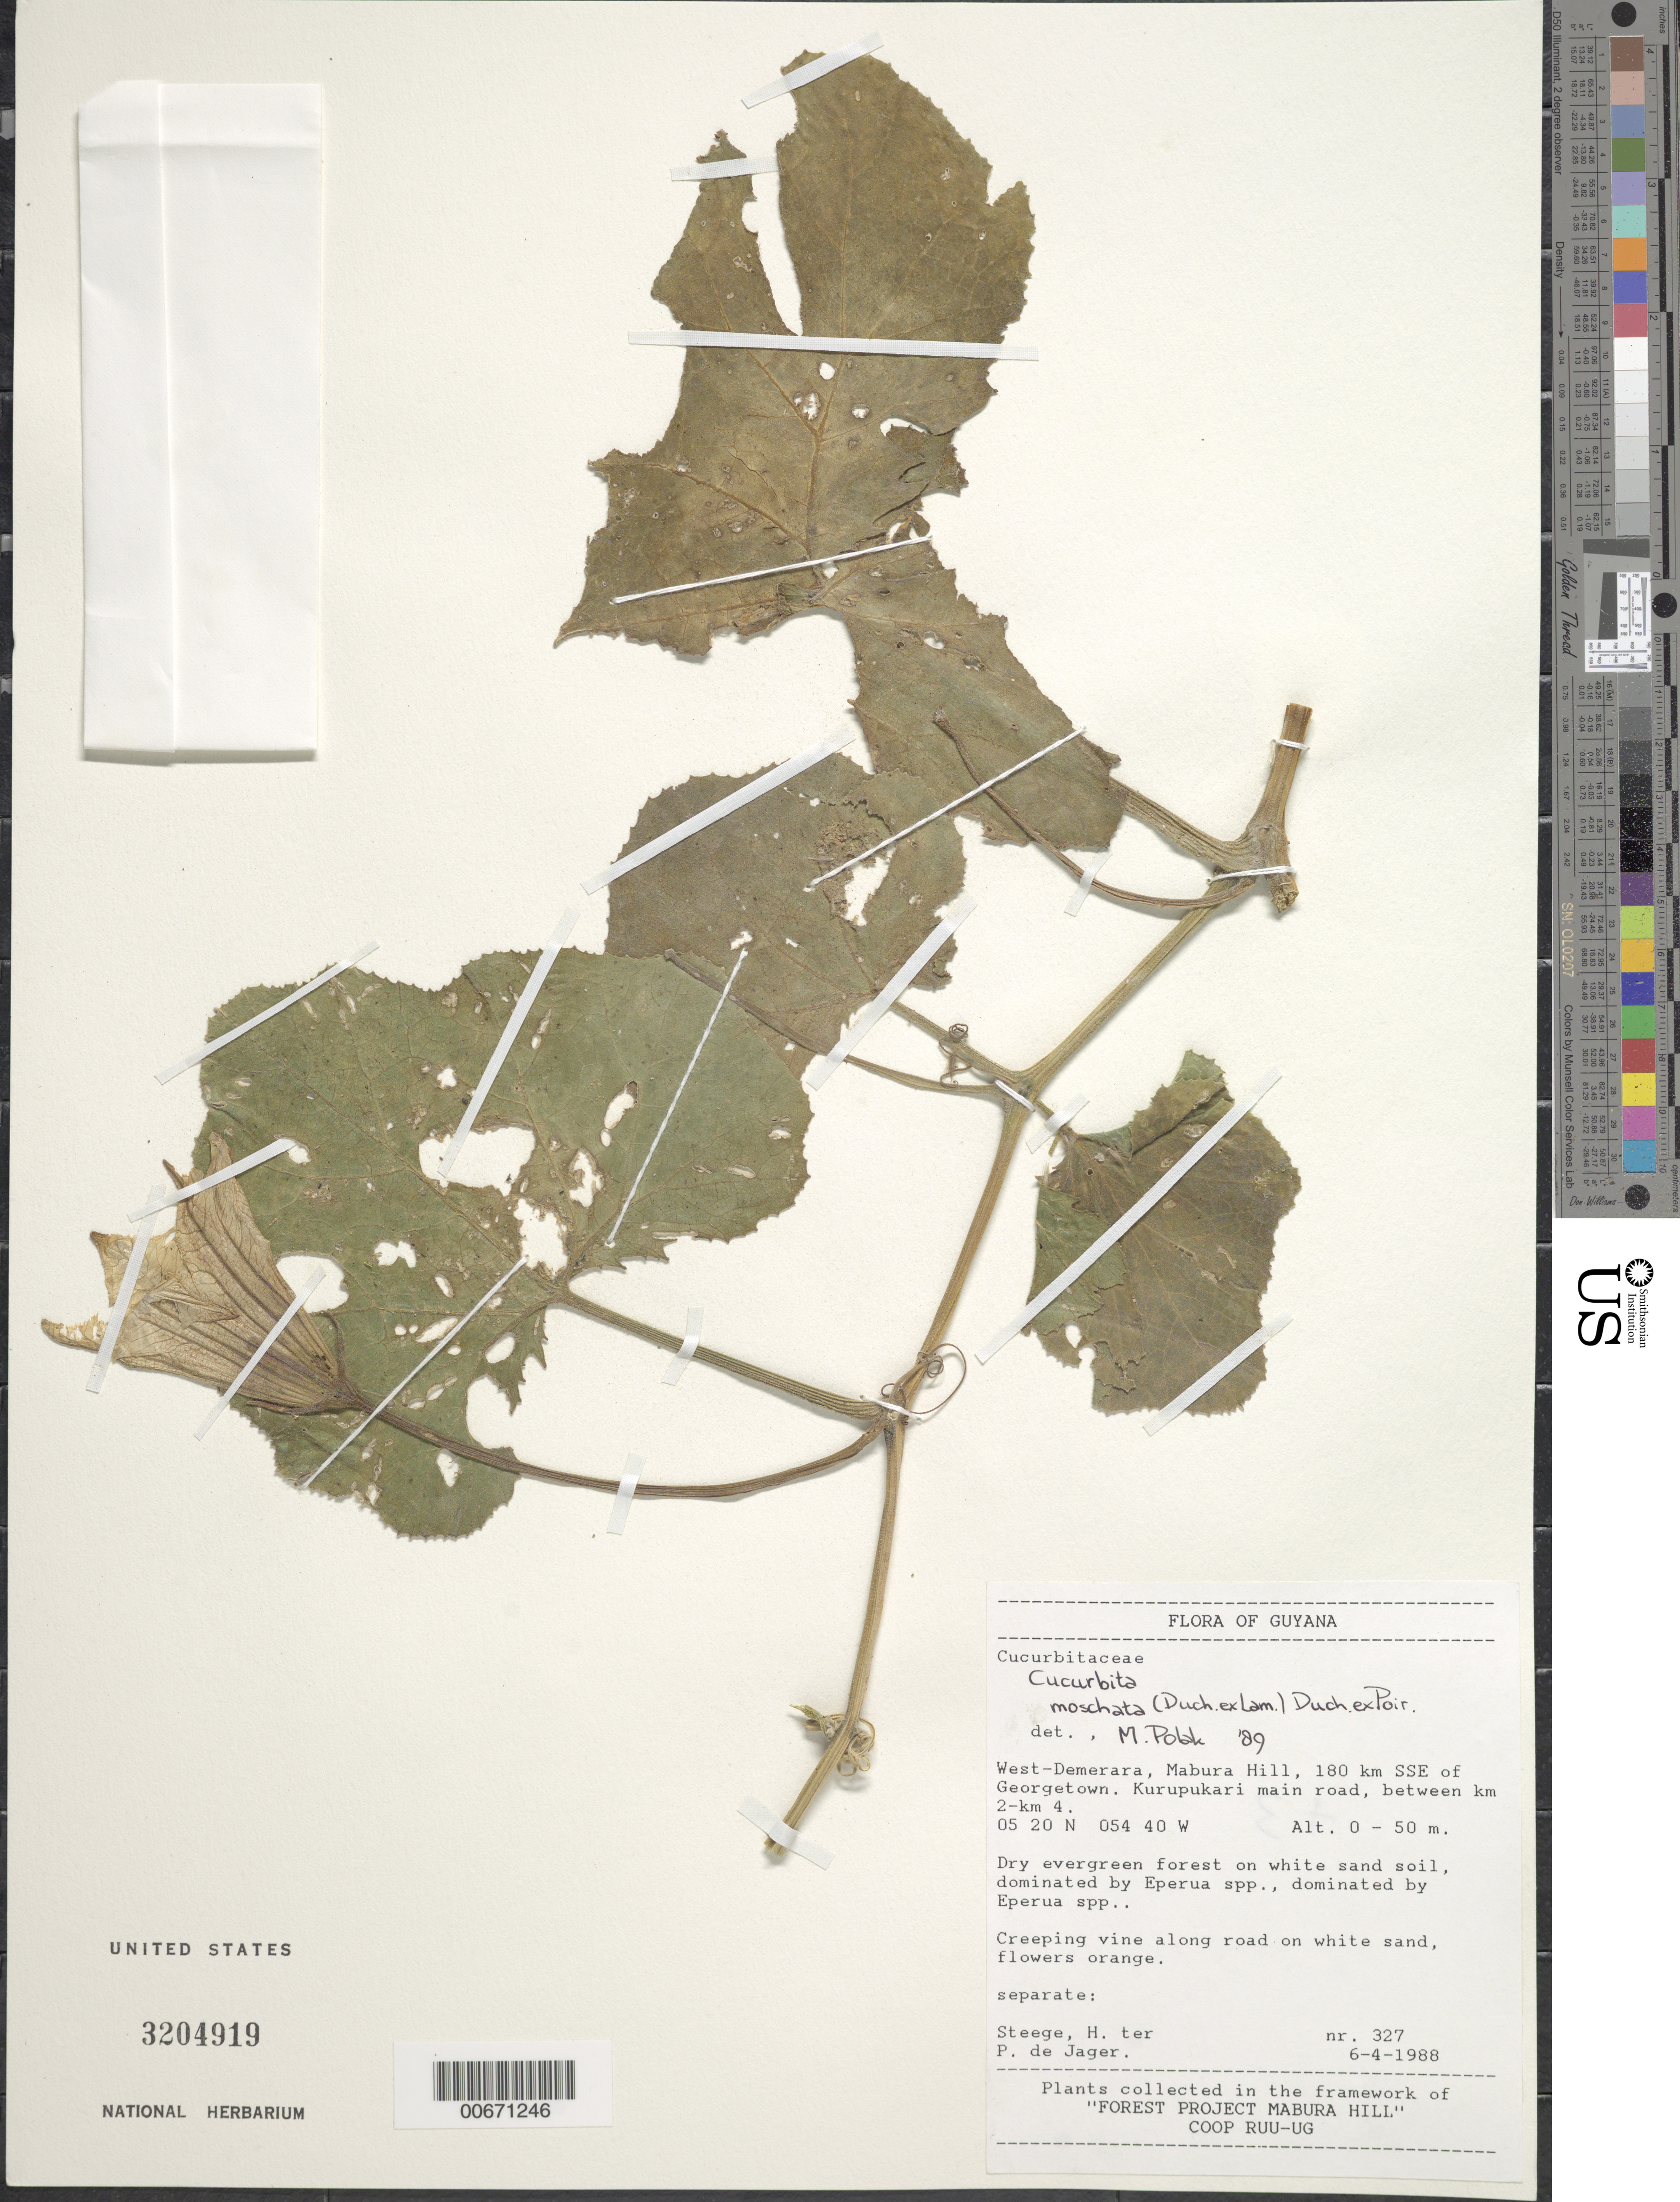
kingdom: Plantae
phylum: Tracheophyta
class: Magnoliopsida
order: Cucurbitales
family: Cucurbitaceae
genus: Cucurbita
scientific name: Cucurbita moschata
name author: (Duch.) Poir.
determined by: Polak, M.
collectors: H. ter Steege & P. De Jager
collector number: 327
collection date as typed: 6-Apr-88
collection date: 1988-04-06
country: Guyana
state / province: U. Demerara-Berbice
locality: Mabura Hill, 180 km SSE of Georgetown; Kurupukari main road, between km 2 and km 4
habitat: Dry evergreen forest on white sand soil, dominated by Eperua spp.; along road on white sand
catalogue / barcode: US 3204919